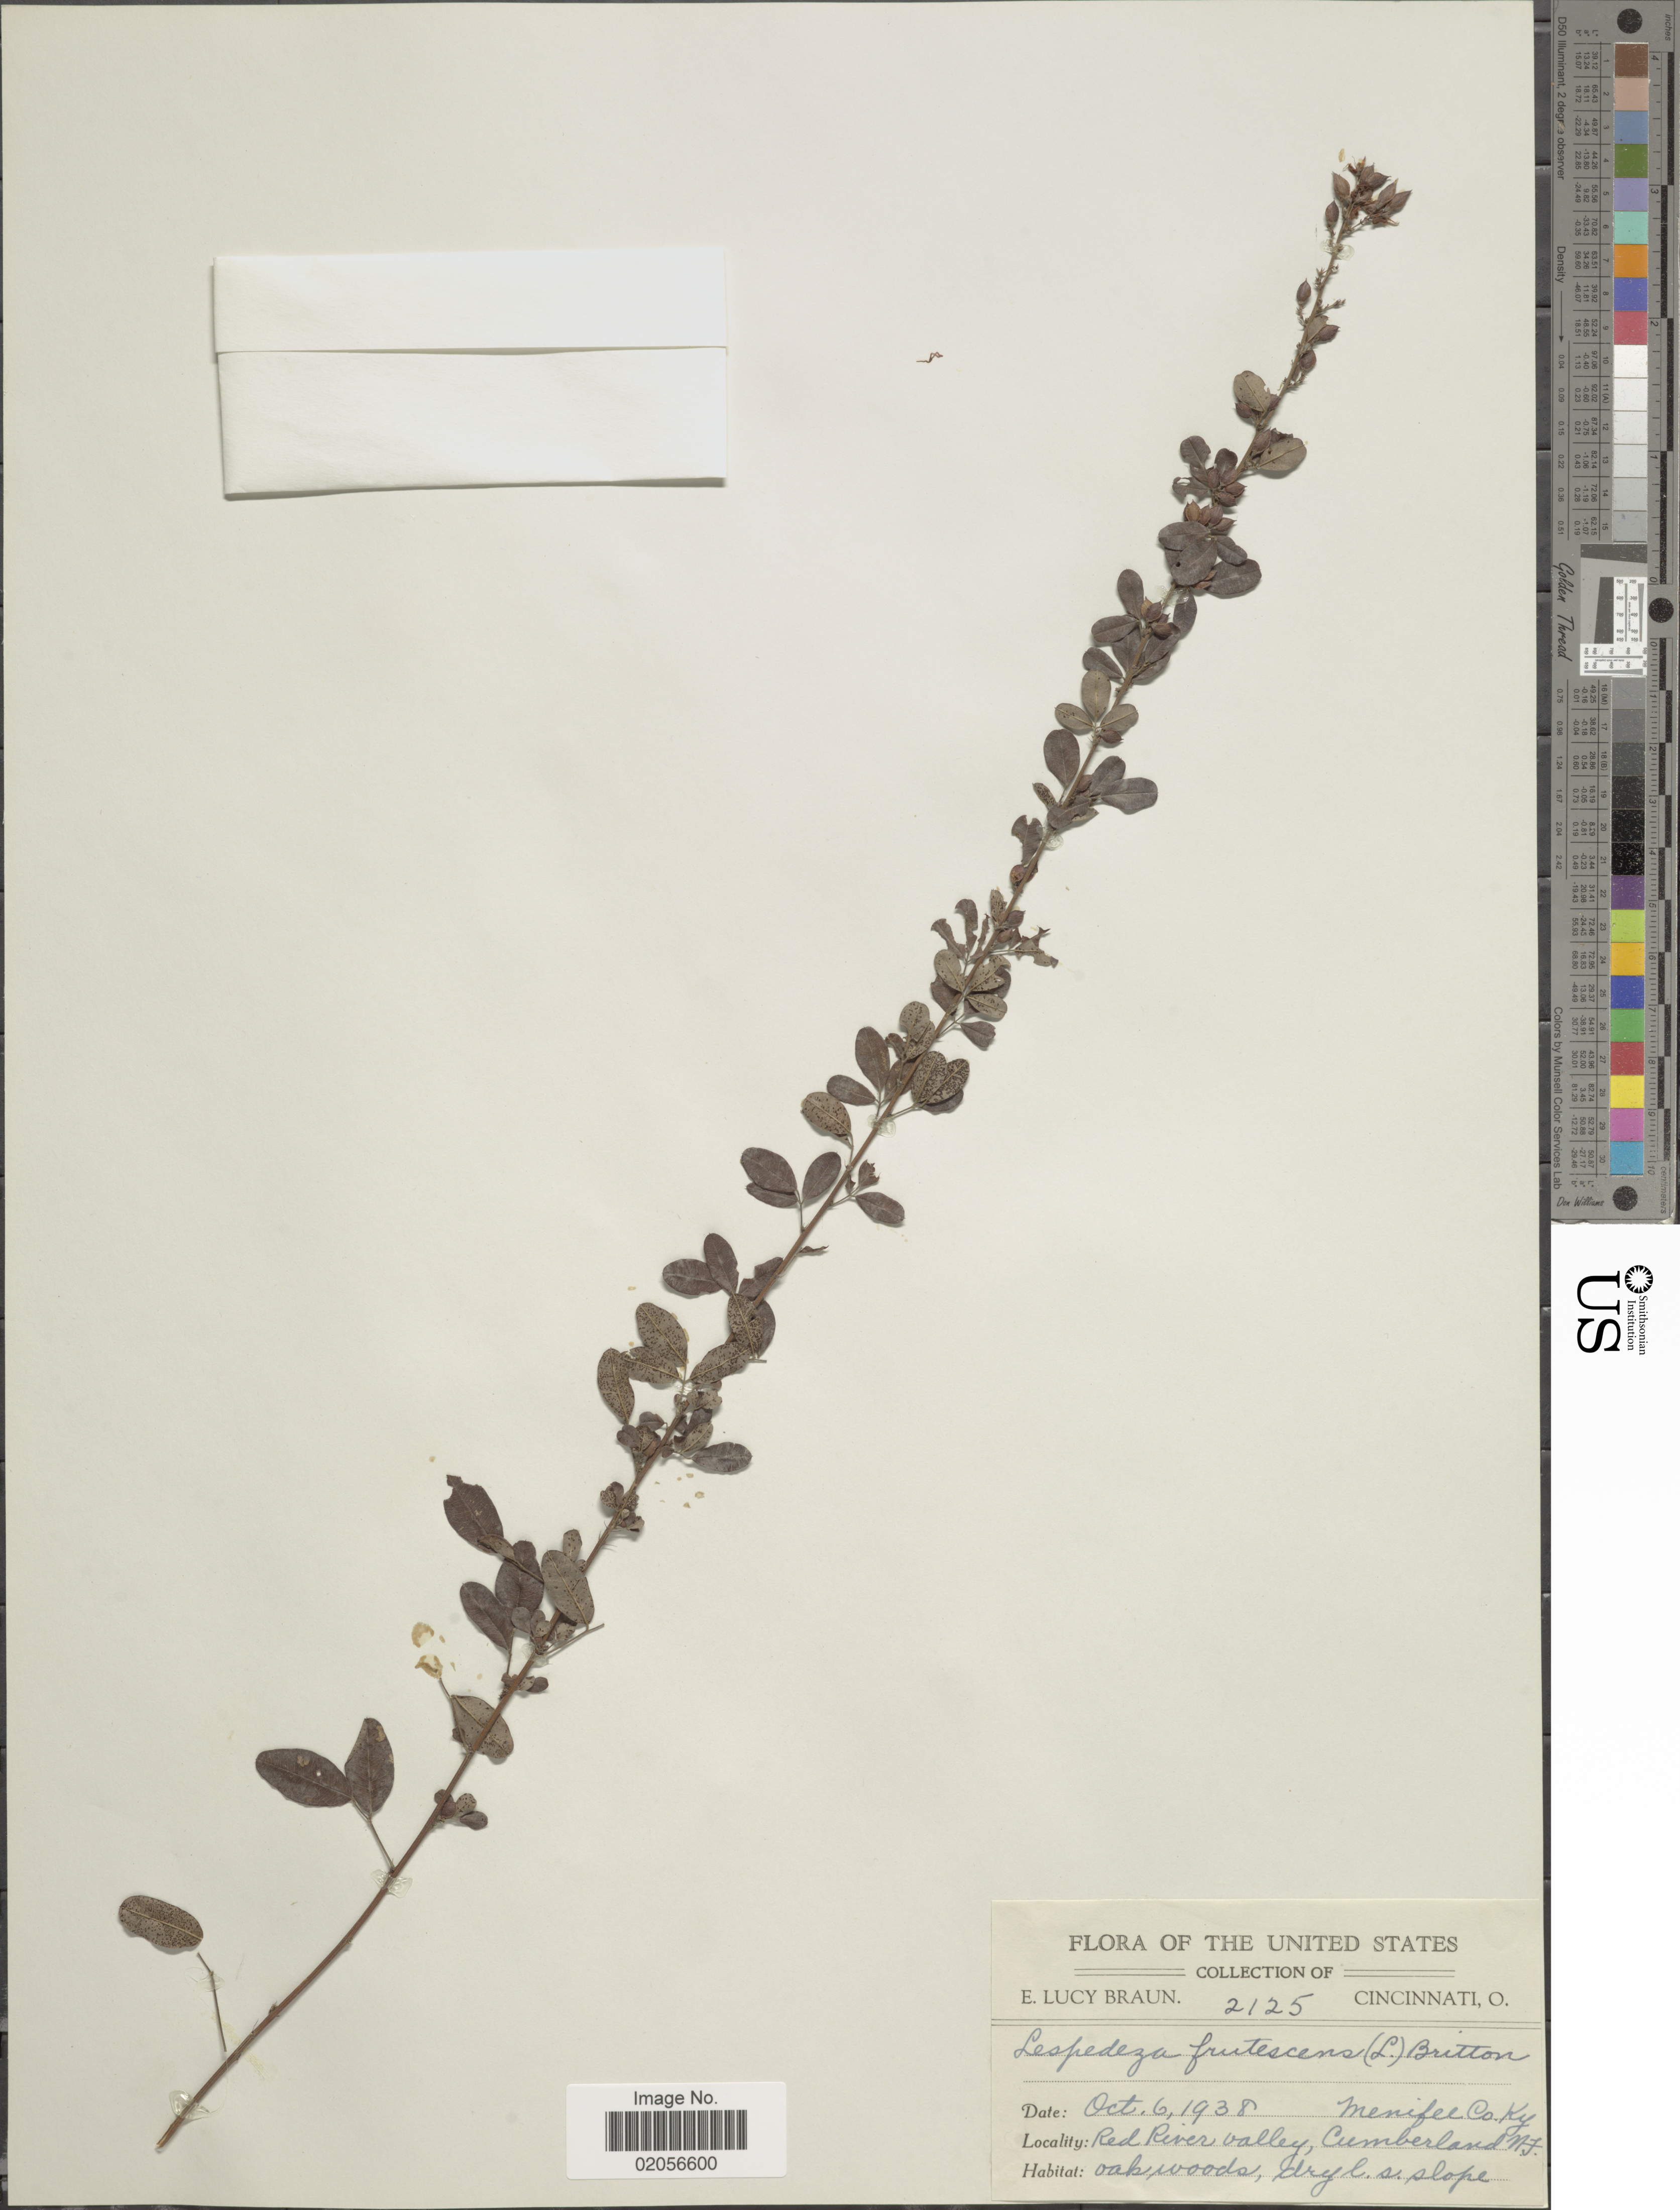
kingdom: Plantae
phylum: Tracheophyta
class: Magnoliopsida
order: Fabales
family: Fabaceae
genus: Lespedeza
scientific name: Lespedeza intermedia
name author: (S. Watson) Britton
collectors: E. L. Braun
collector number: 2125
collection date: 1938-10-06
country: United States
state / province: Kentucky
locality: Menifee Co. Red River valley, Cumberland, N.F. oak woods, dry l.s. slope